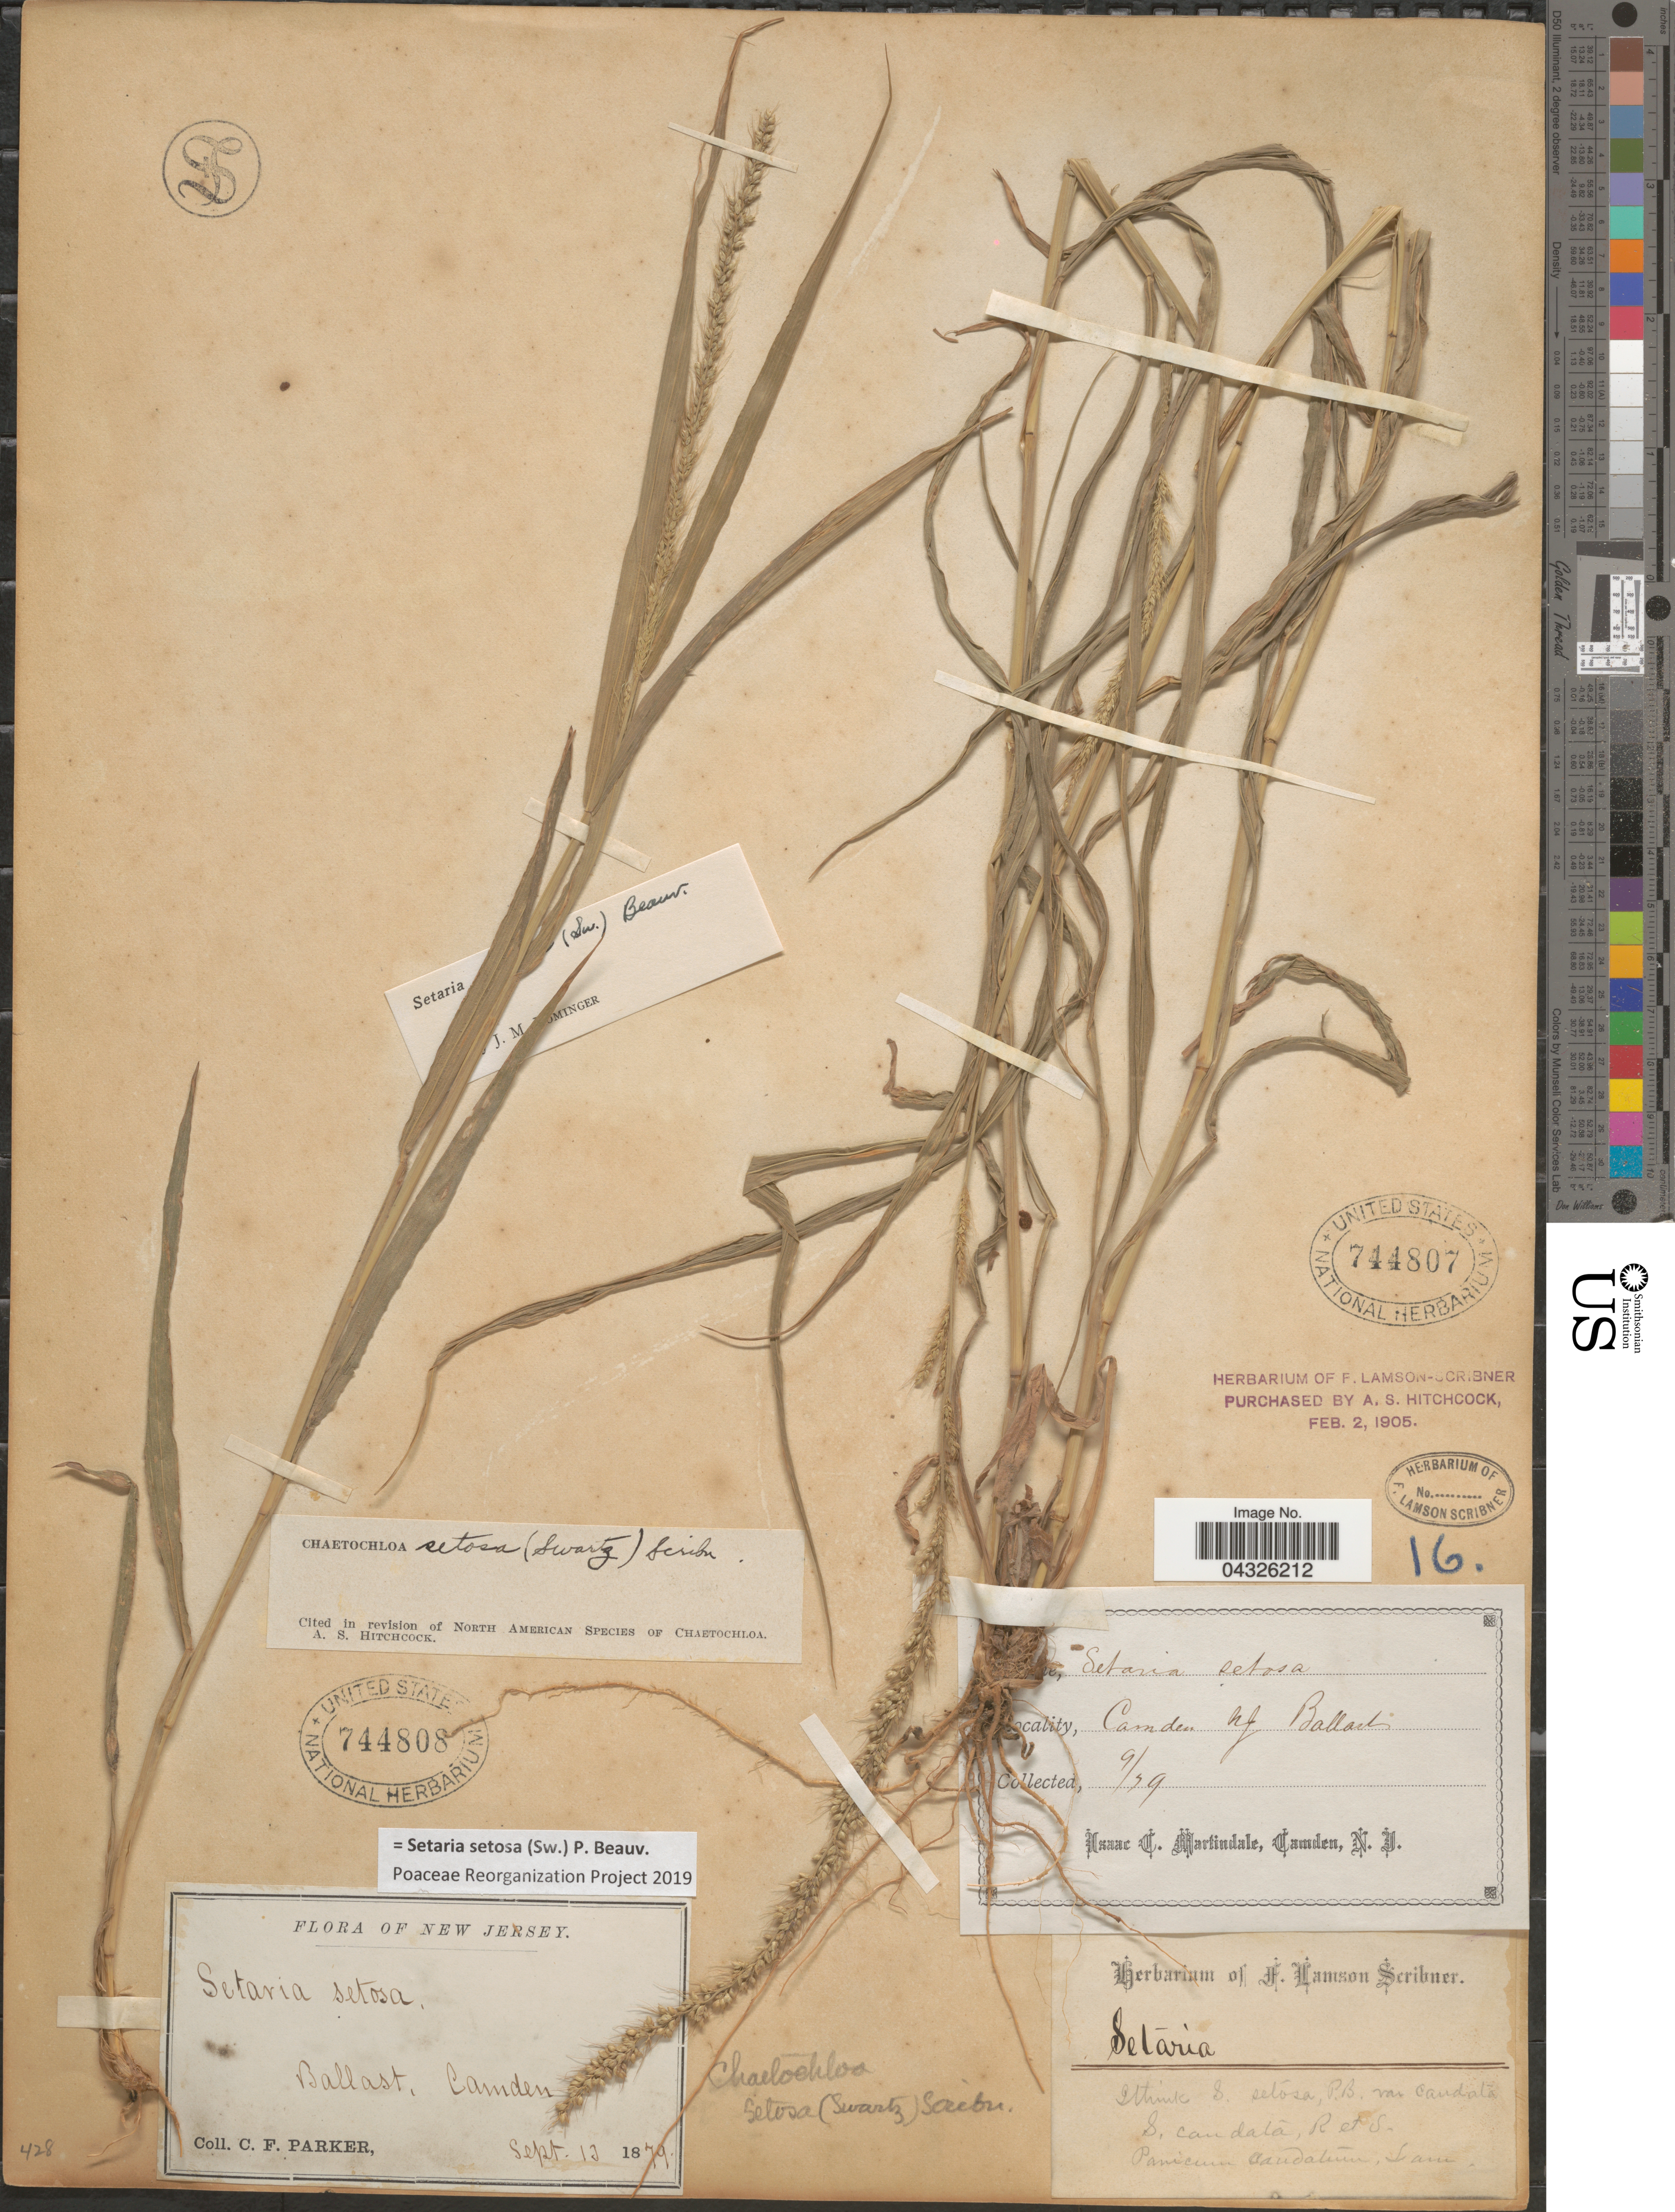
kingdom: Plantae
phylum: Tracheophyta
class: Liliopsida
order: Poales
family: Poaceae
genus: Setaria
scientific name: Setaria setosa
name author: (Sw.) P. Beauv.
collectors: C. F. Parker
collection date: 1879-09-13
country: United States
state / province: New Jersey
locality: Ballast, Camden.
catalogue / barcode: US 744808